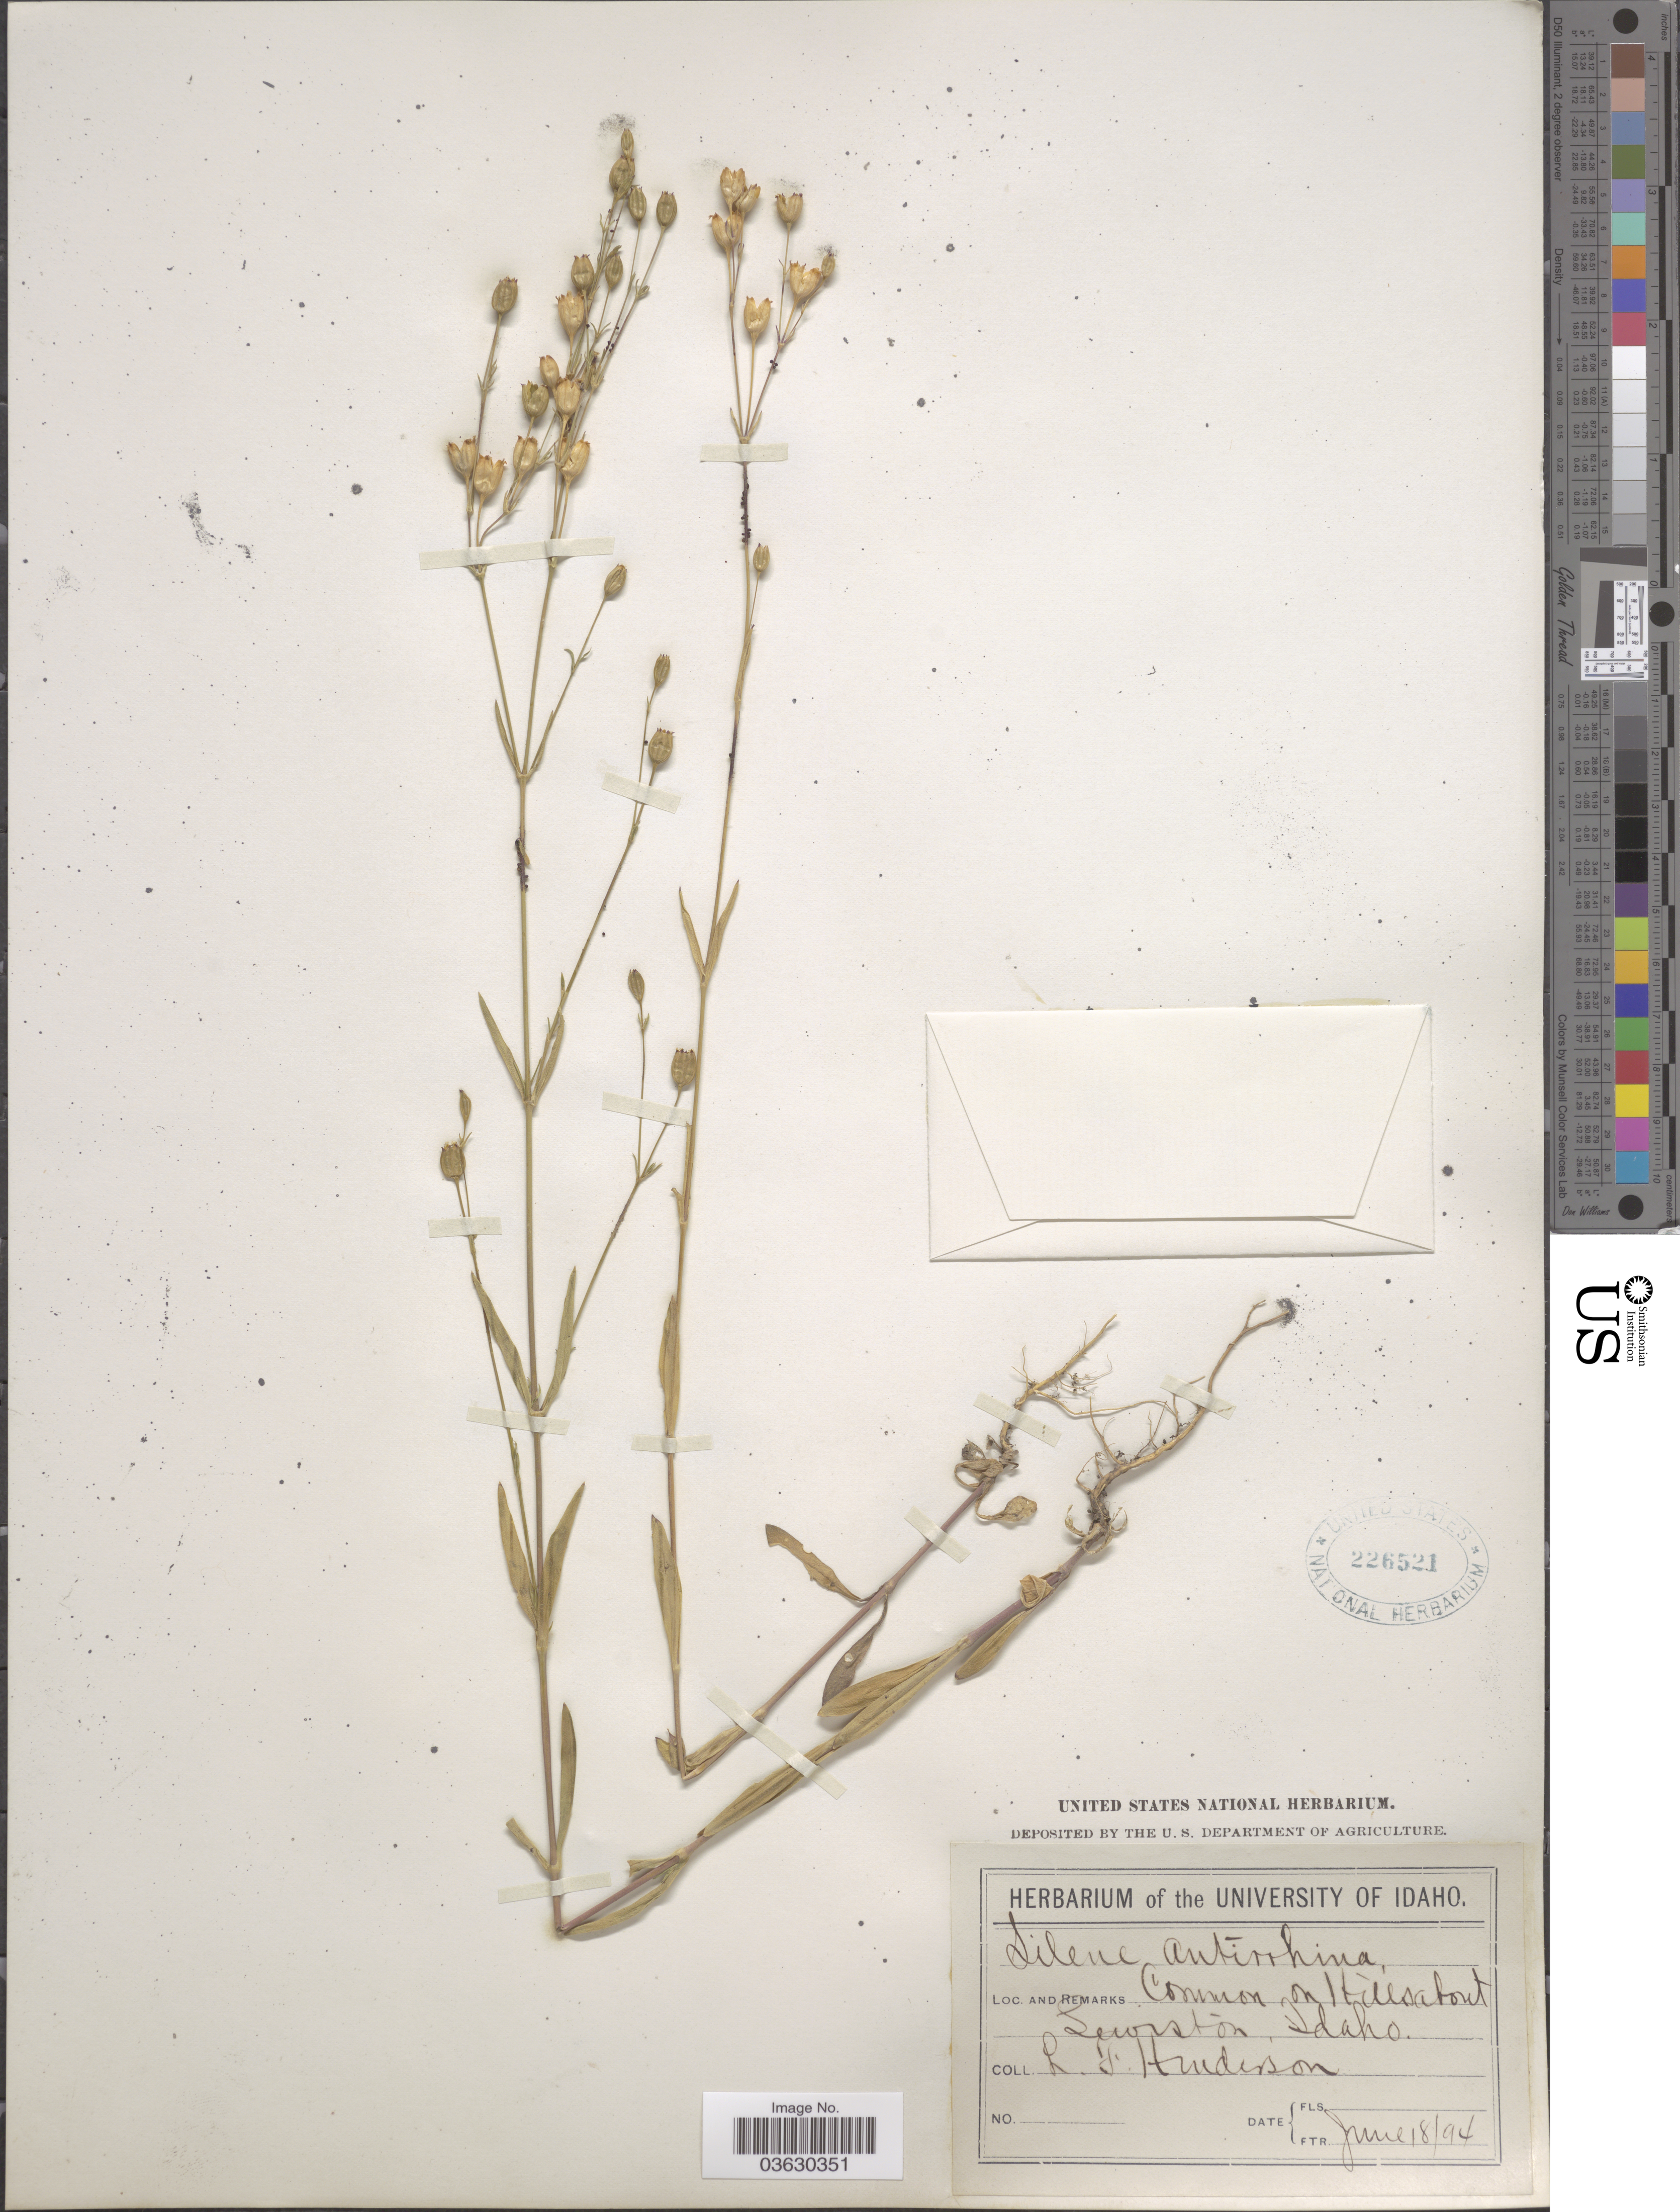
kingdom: Plantae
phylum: Tracheophyta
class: Magnoliopsida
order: Caryophyllales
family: Caryophyllaceae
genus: Silene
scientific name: Silene antirrhina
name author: L.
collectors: L. Henderson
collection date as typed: Transcribed d/m/y: 18/6/94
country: United States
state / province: Idaho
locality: On hills about Lewiston.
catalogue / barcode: US 226521